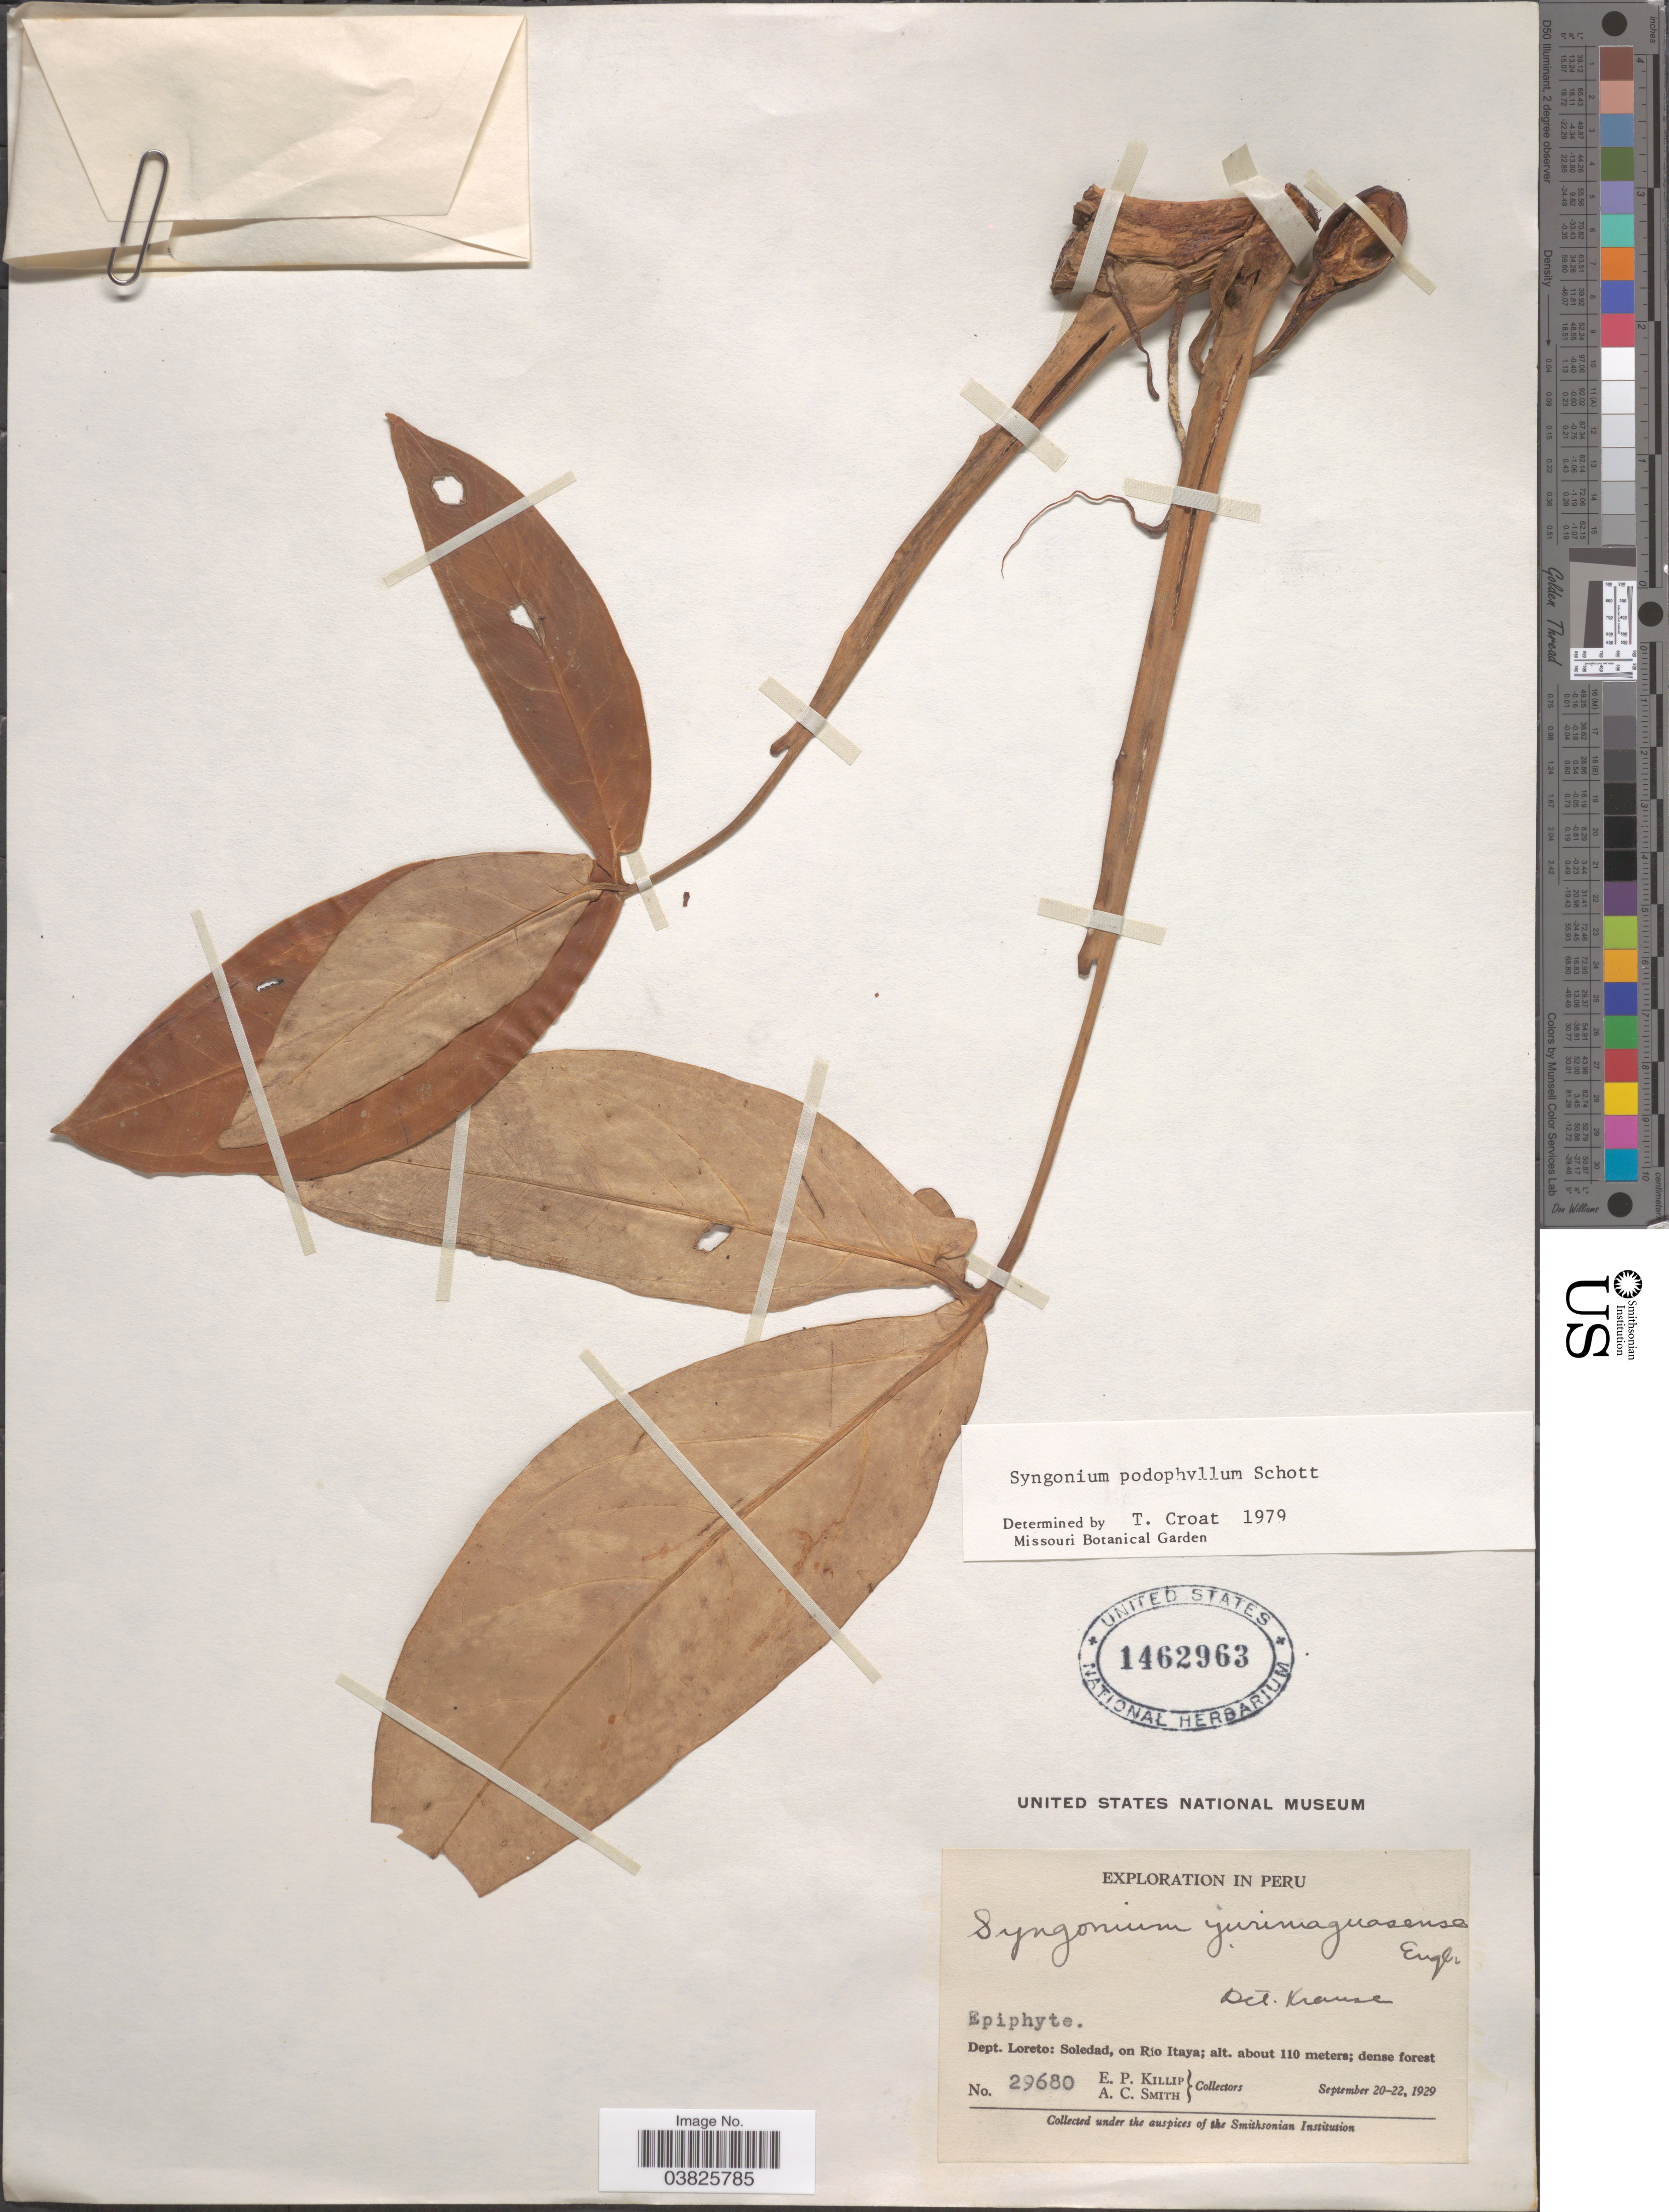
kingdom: Plantae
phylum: Tracheophyta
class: Liliopsida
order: Alismatales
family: Araceae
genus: Syngonium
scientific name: Syngonium podophyllum 'Lemon-Lime'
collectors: E. P. Killip & A. C. Smith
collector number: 29680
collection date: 1929-09-20/1929-09-22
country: Peru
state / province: Loreto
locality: Dept. Loreto: Soledad, on Río Itaya.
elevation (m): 110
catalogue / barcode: US 1462963